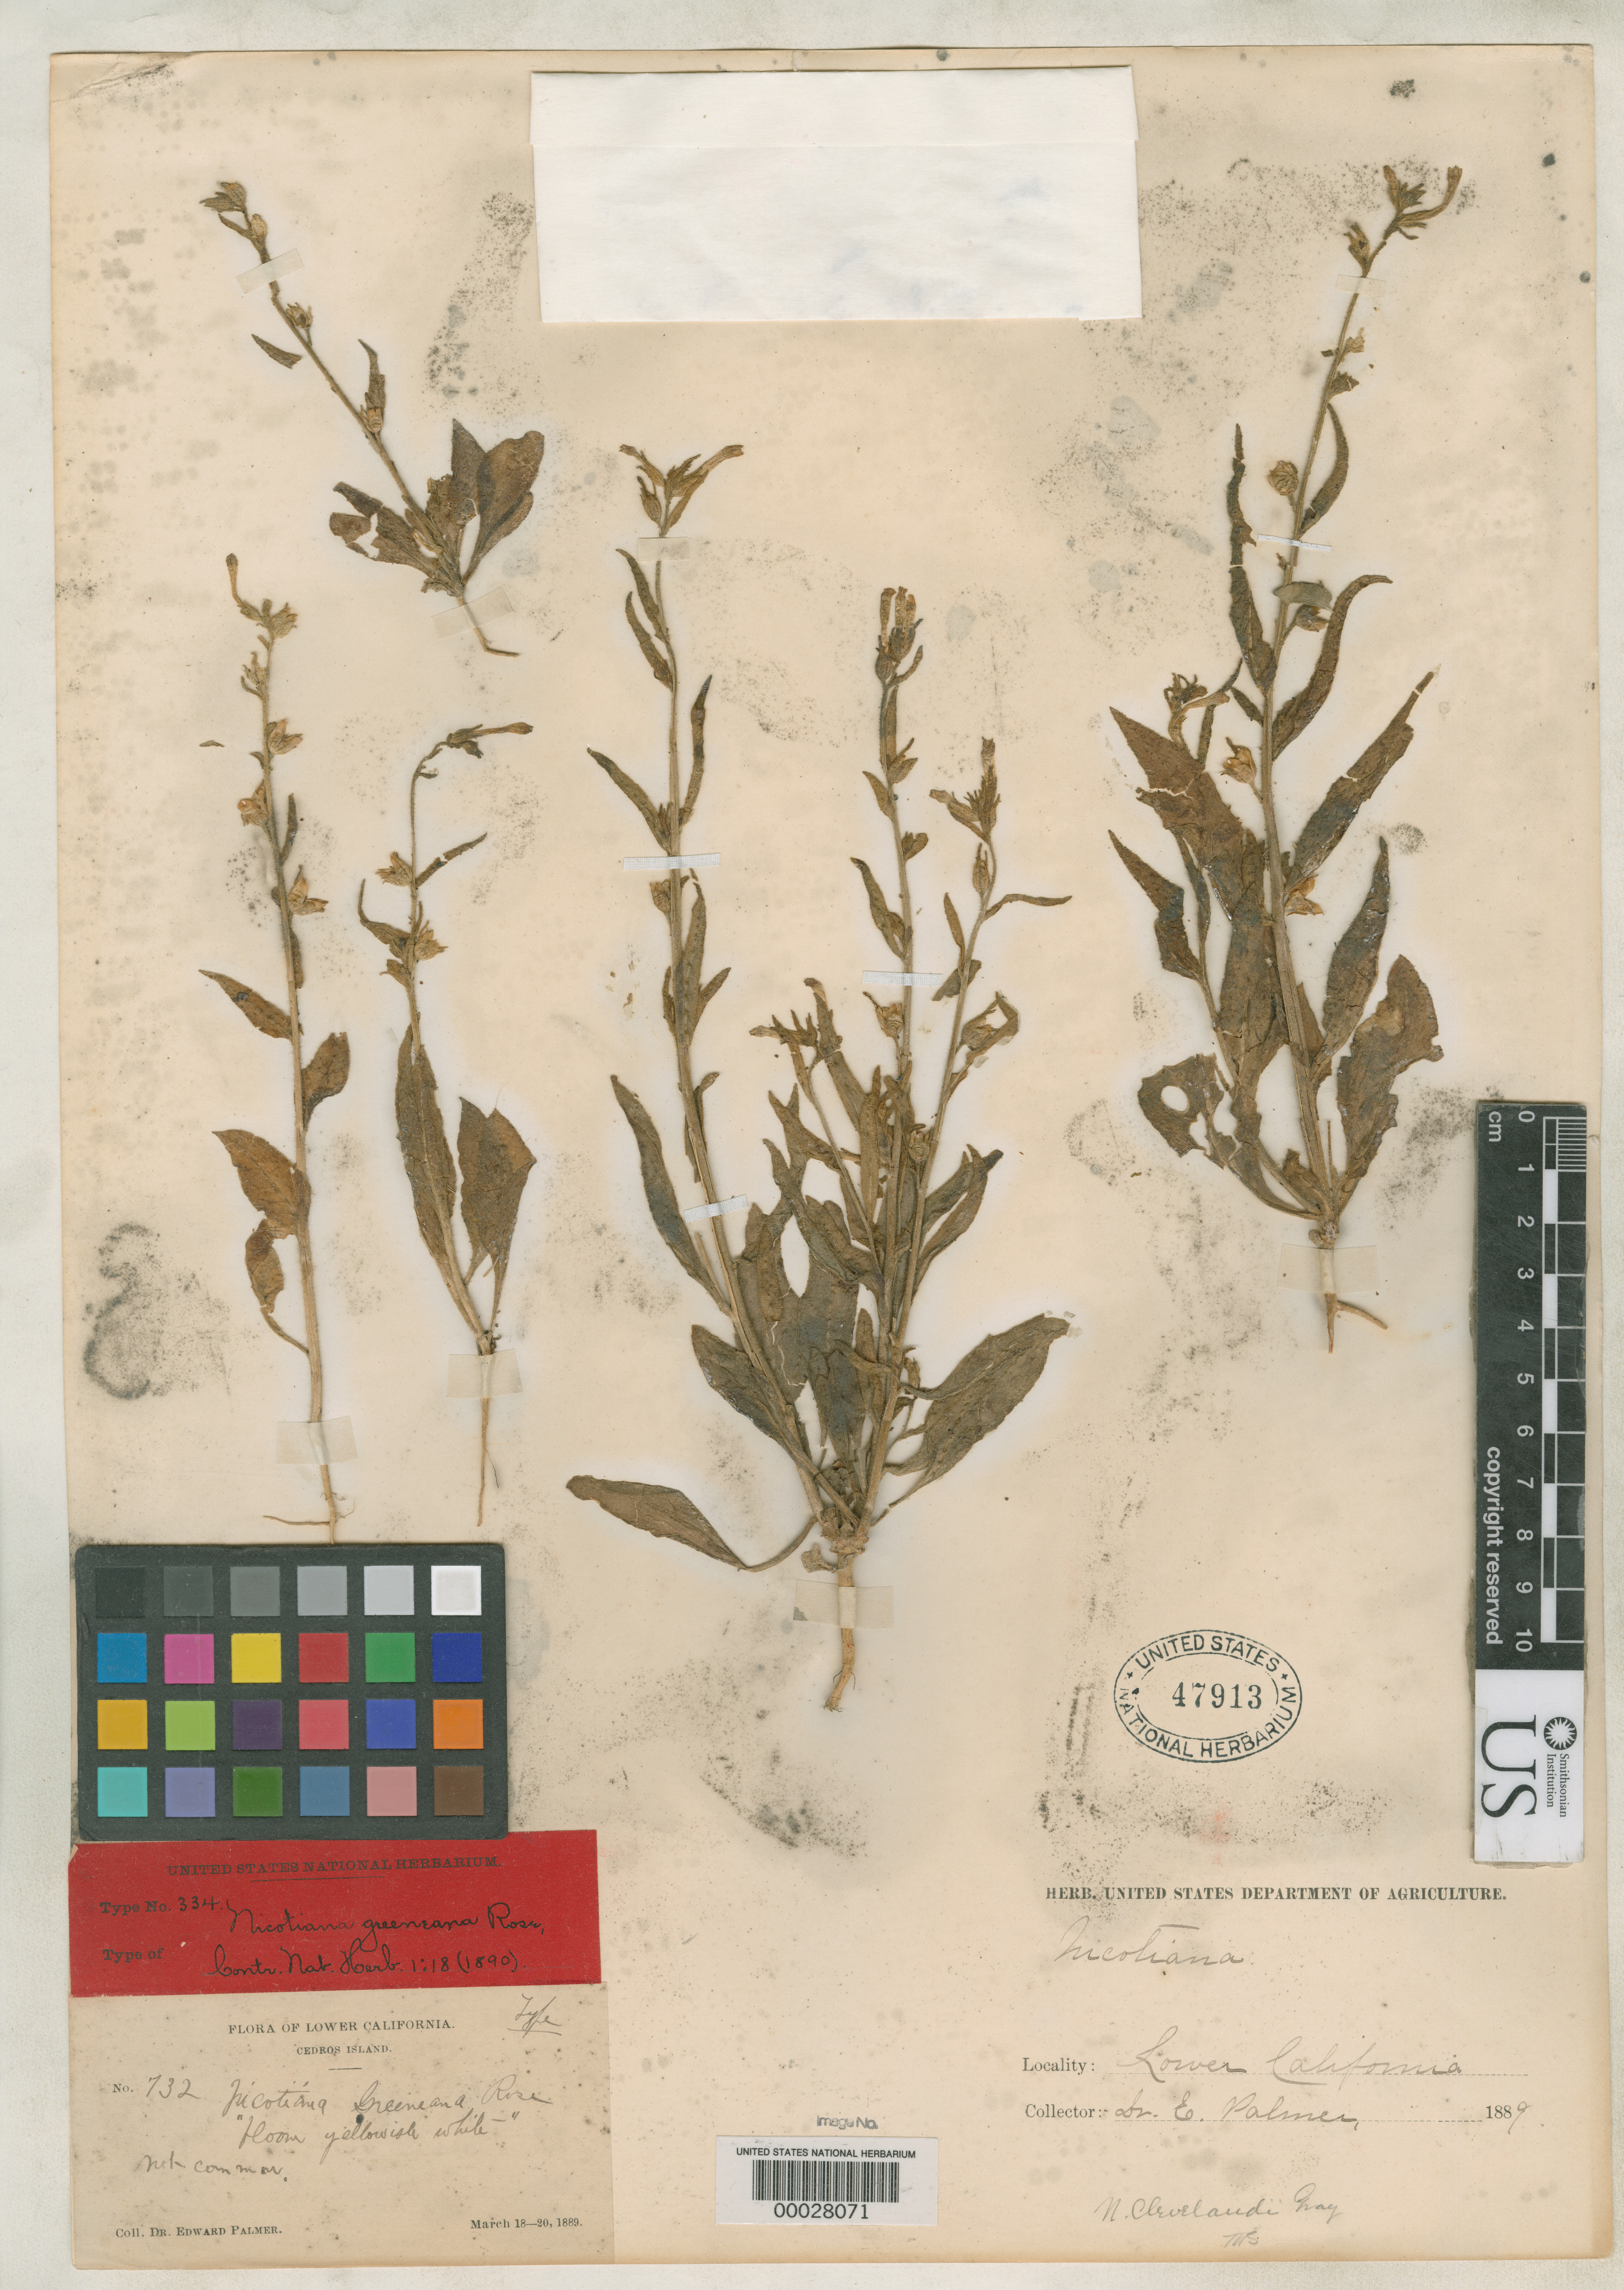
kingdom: Plantae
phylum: Tracheophyta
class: Magnoliopsida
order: Solanales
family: Solanaceae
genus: Nicotiana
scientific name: Nicotiana greeneana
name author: Rose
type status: Holotype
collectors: E. Palmer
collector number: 732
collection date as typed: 18 Mar 1889 to 20 Mar 1889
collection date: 1889-03-18/1889-03-20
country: Mexico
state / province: Baja California Norte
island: Cedros Island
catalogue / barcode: US 47913